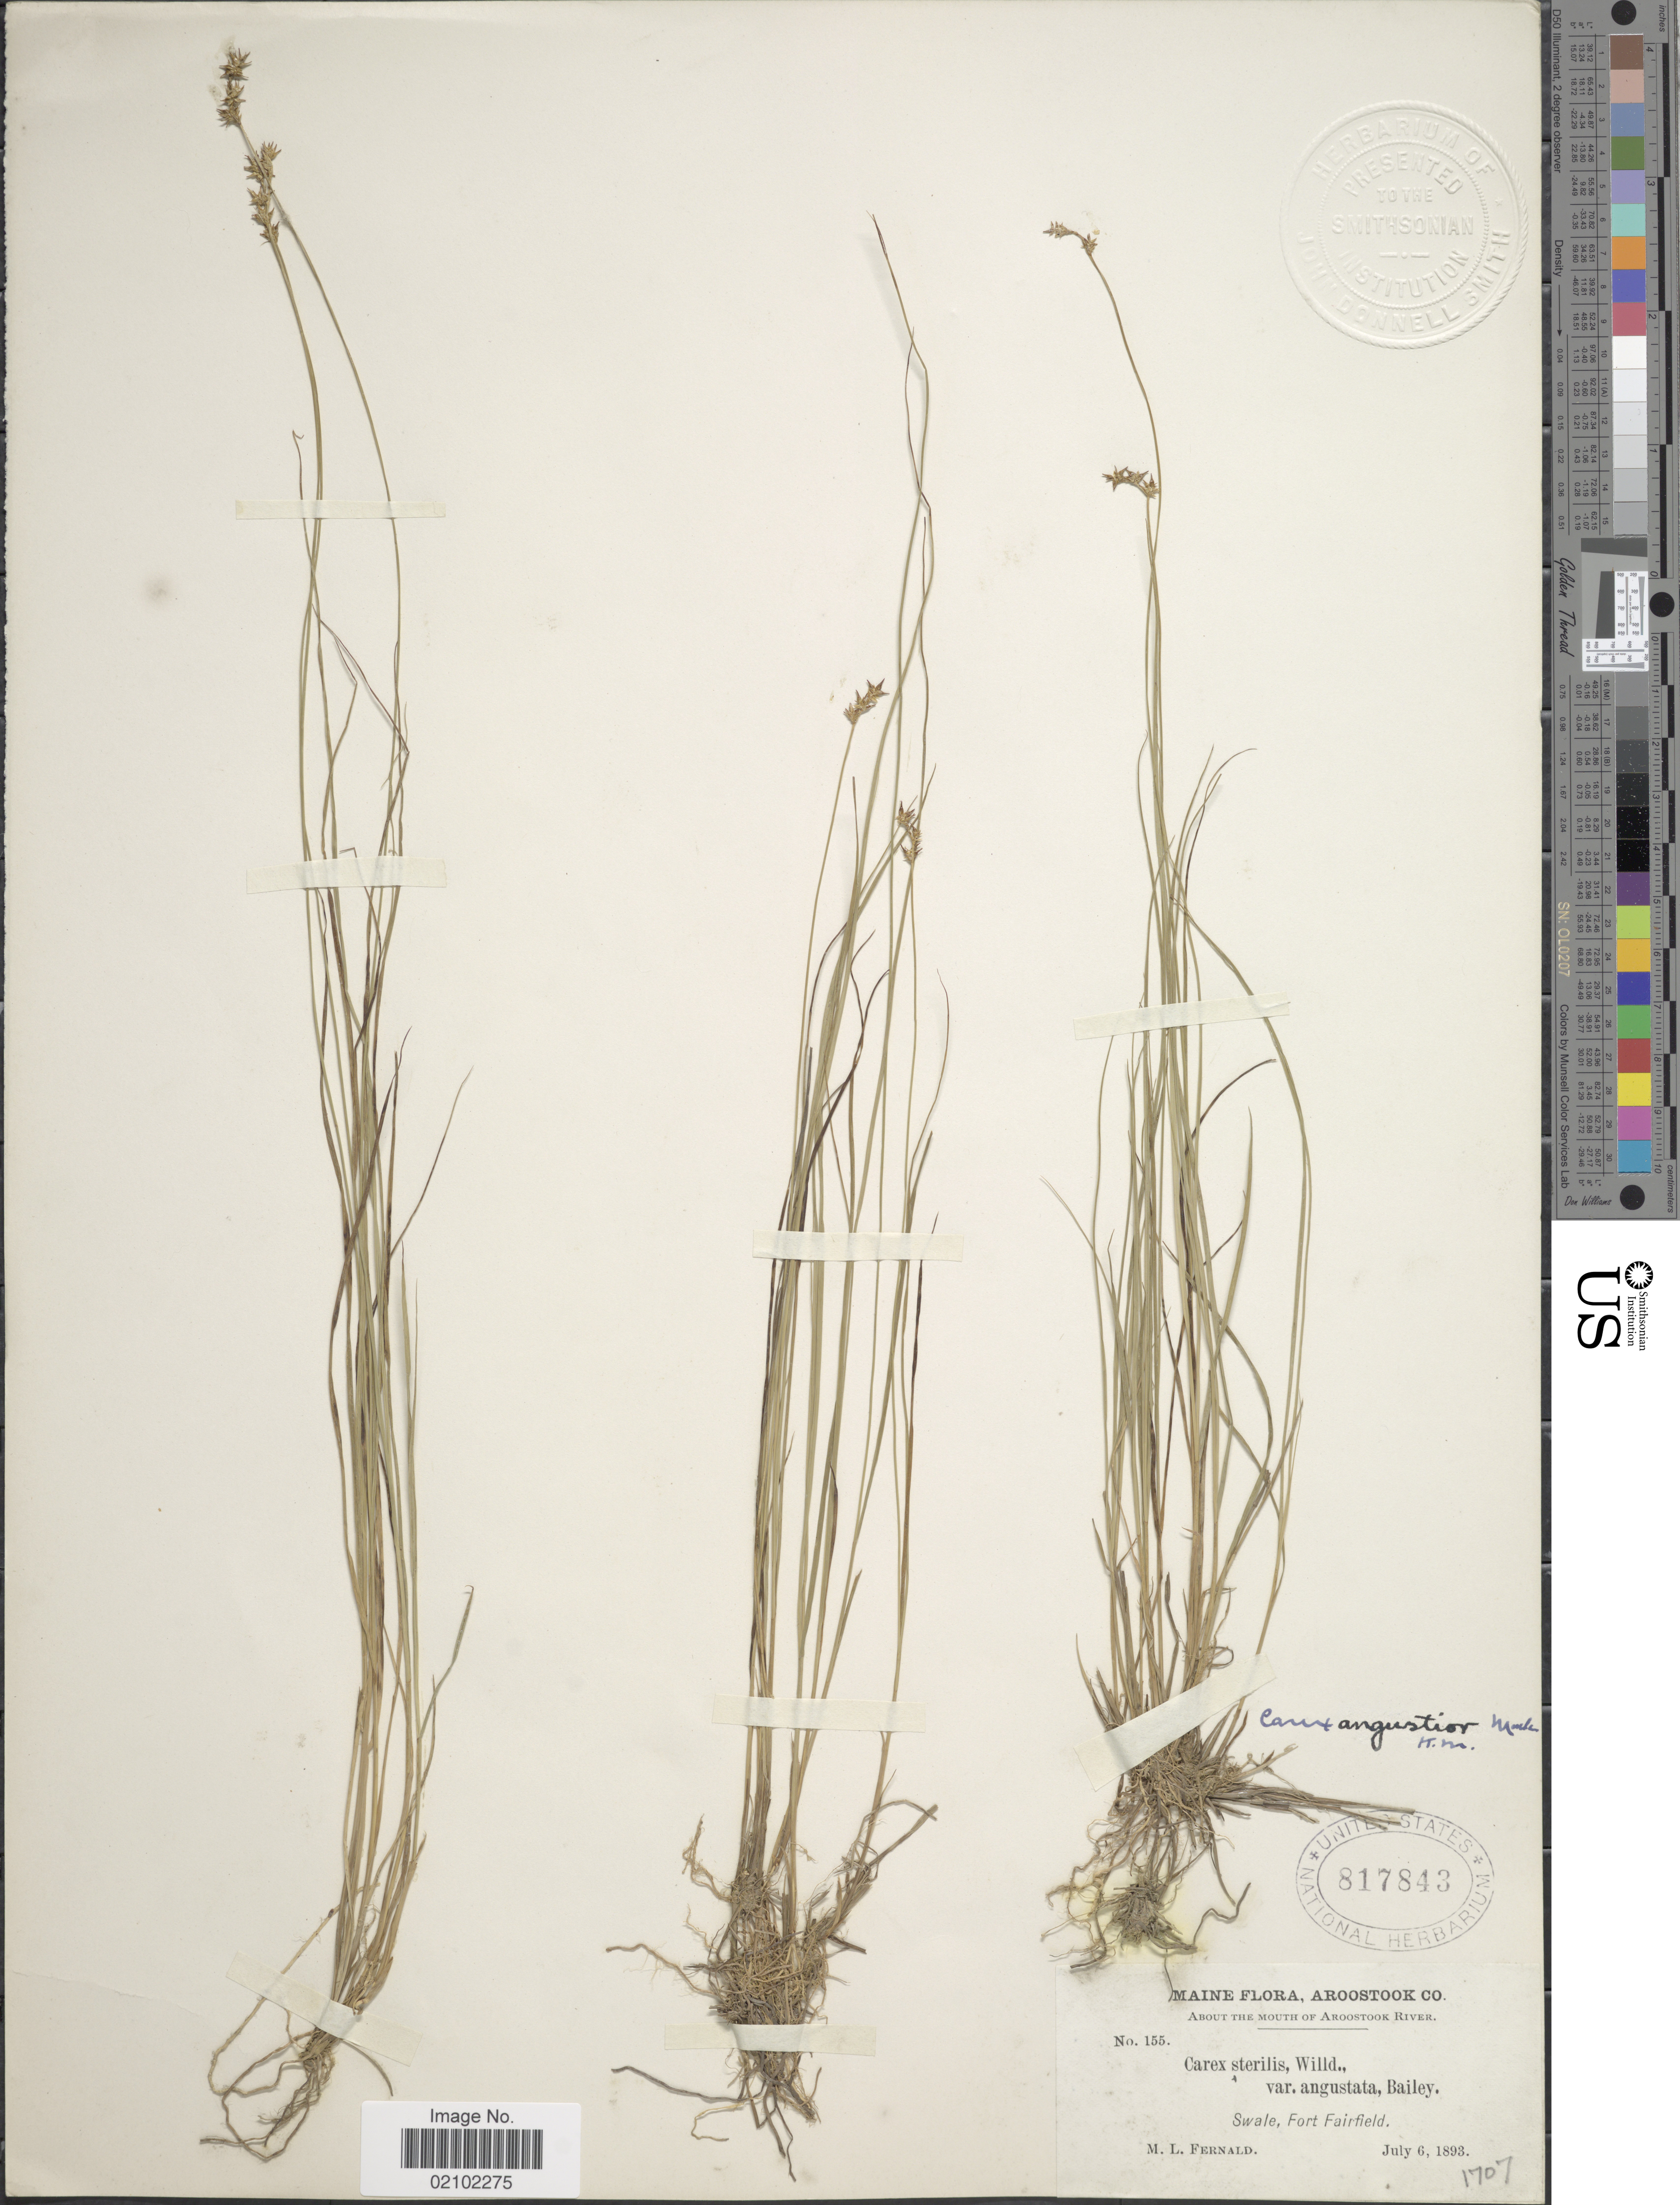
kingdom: Plantae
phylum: Tracheophyta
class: Liliopsida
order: Poales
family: Cyperaceae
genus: Carex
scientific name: Carex echinata subsp. echinata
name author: Murray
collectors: M. L. Fernald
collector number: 155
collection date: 1893-07-06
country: United States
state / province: Maine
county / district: Aroostook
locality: Swale, Fort Fairfield. About the Mouth of Aroostook River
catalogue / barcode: US 817843